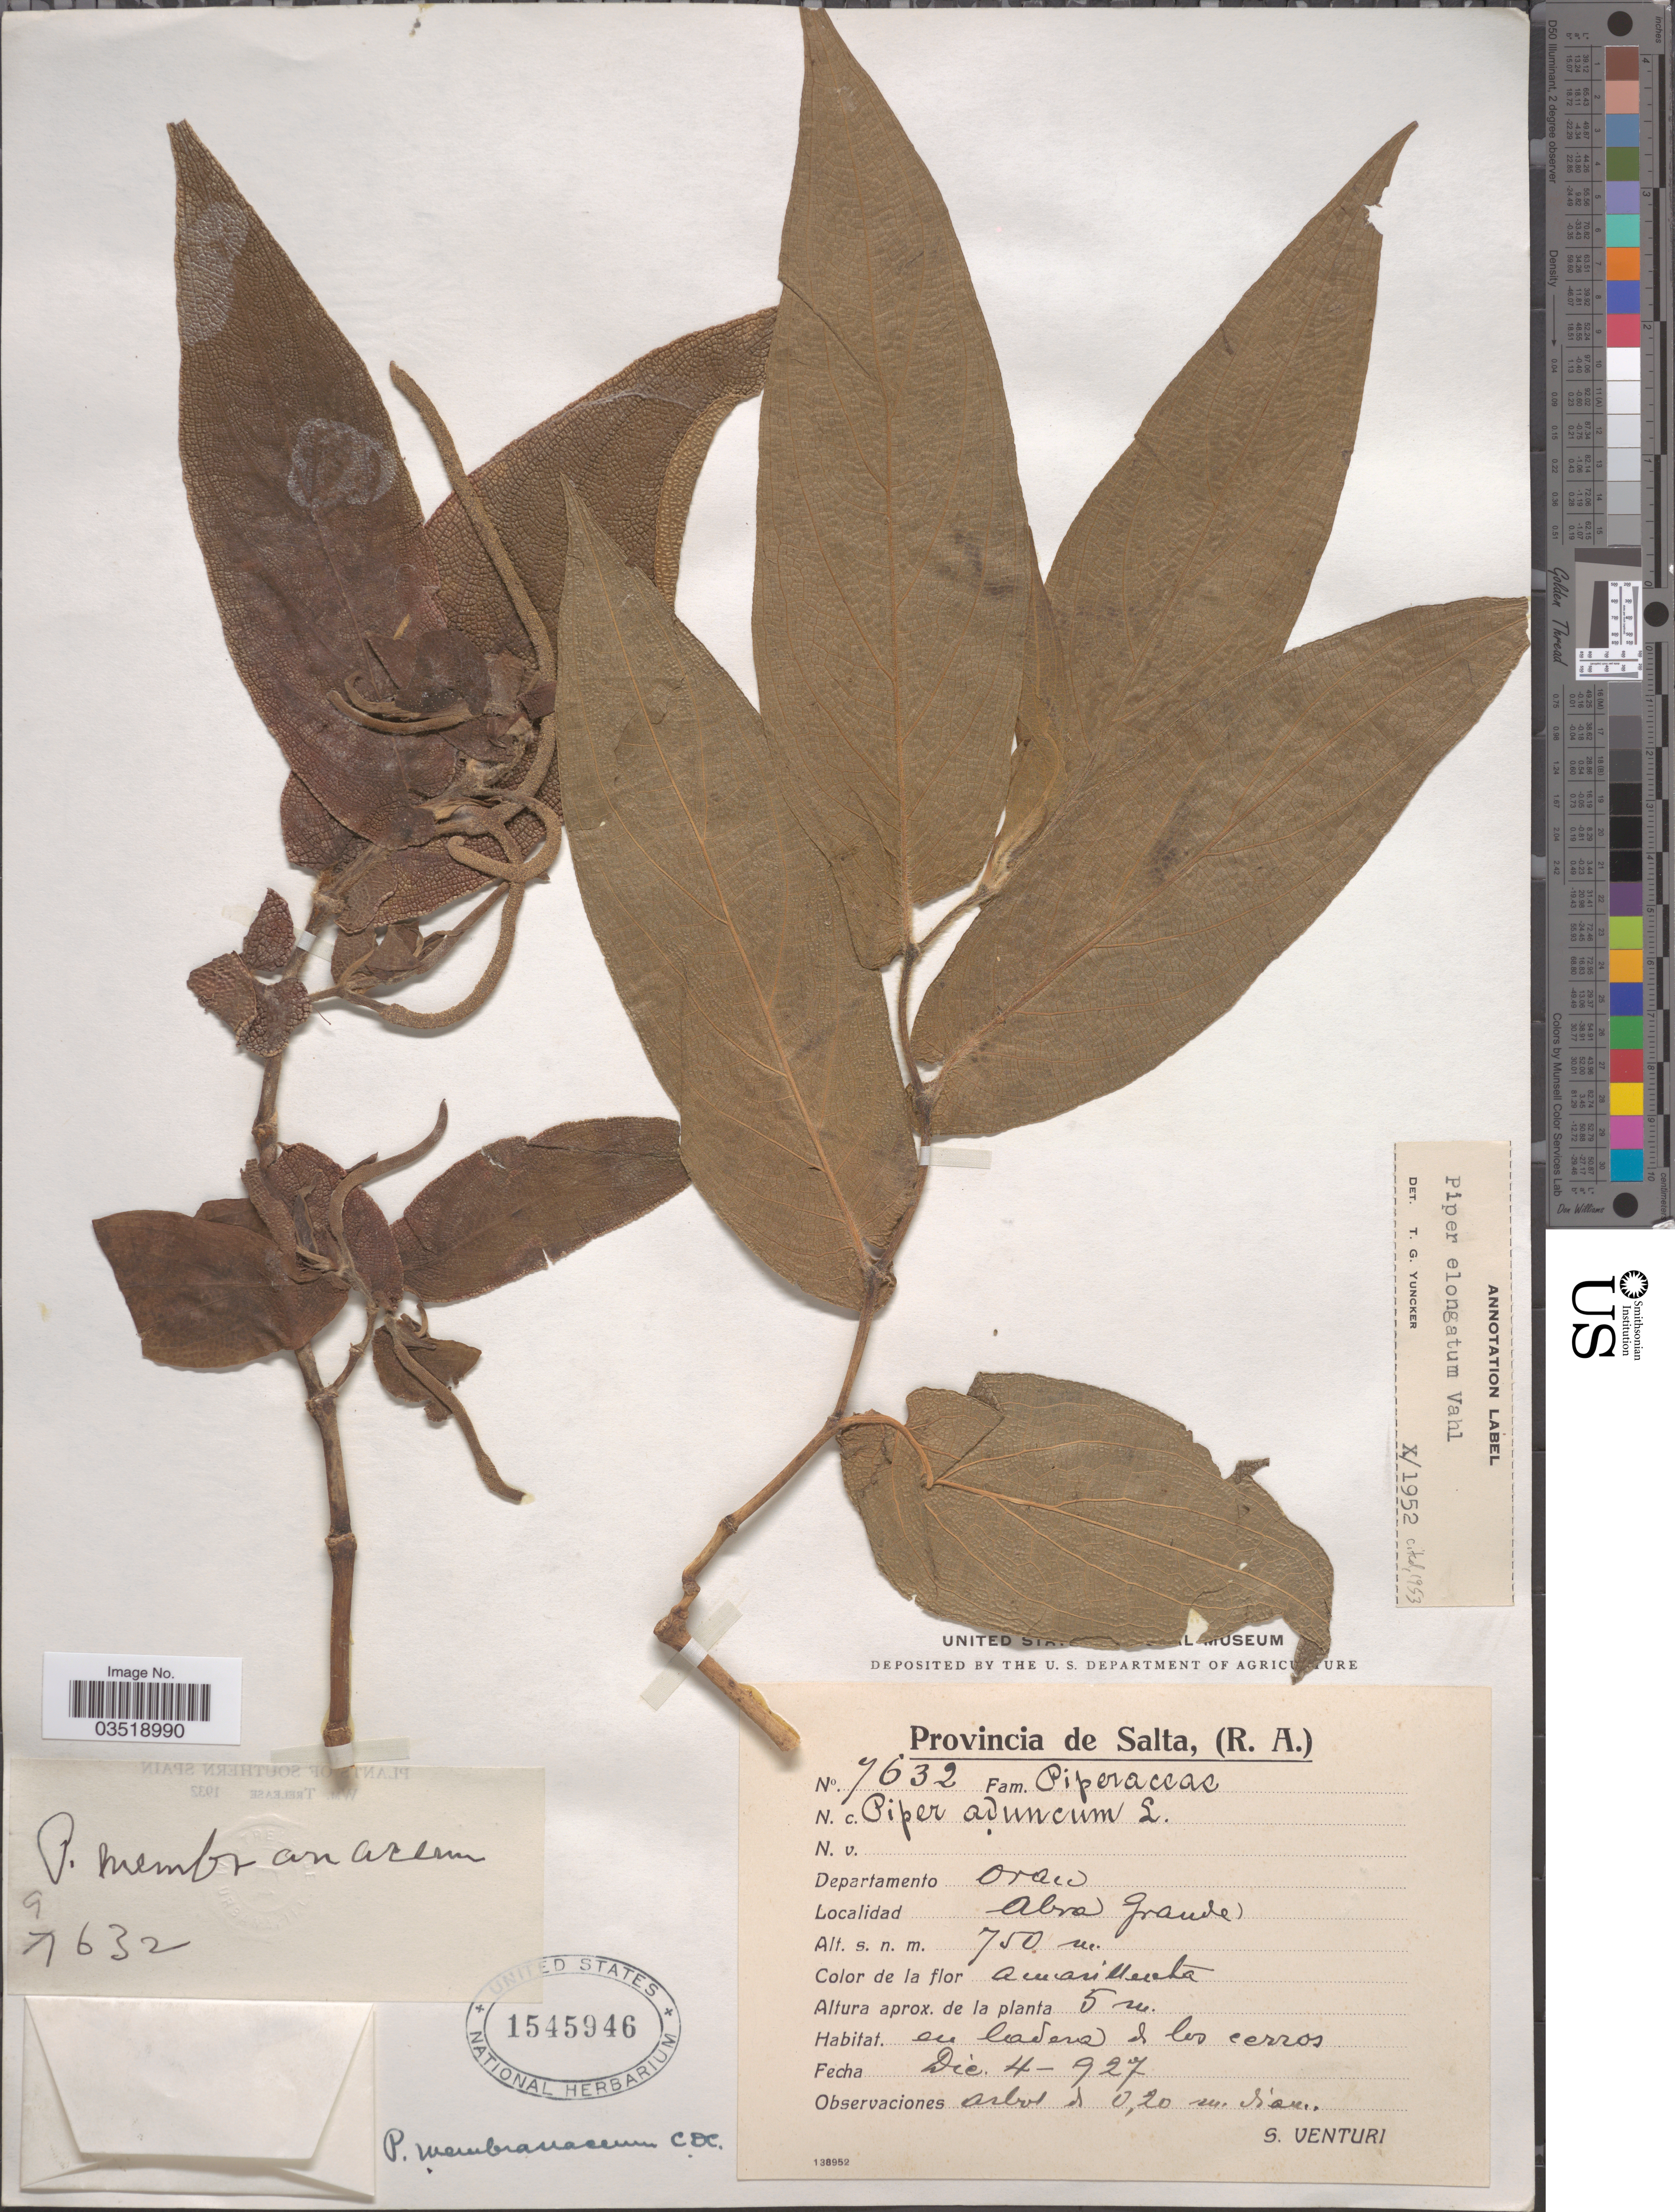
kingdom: Plantae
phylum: Tracheophyta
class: Magnoliopsida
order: Piperales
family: Piperaceae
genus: Piper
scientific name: Piper aduncum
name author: L.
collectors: S. Venturi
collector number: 7632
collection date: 1927-12-04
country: Argentina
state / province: Salta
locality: Departamento Oran, Abra Grande.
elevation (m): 750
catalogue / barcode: US 1545946